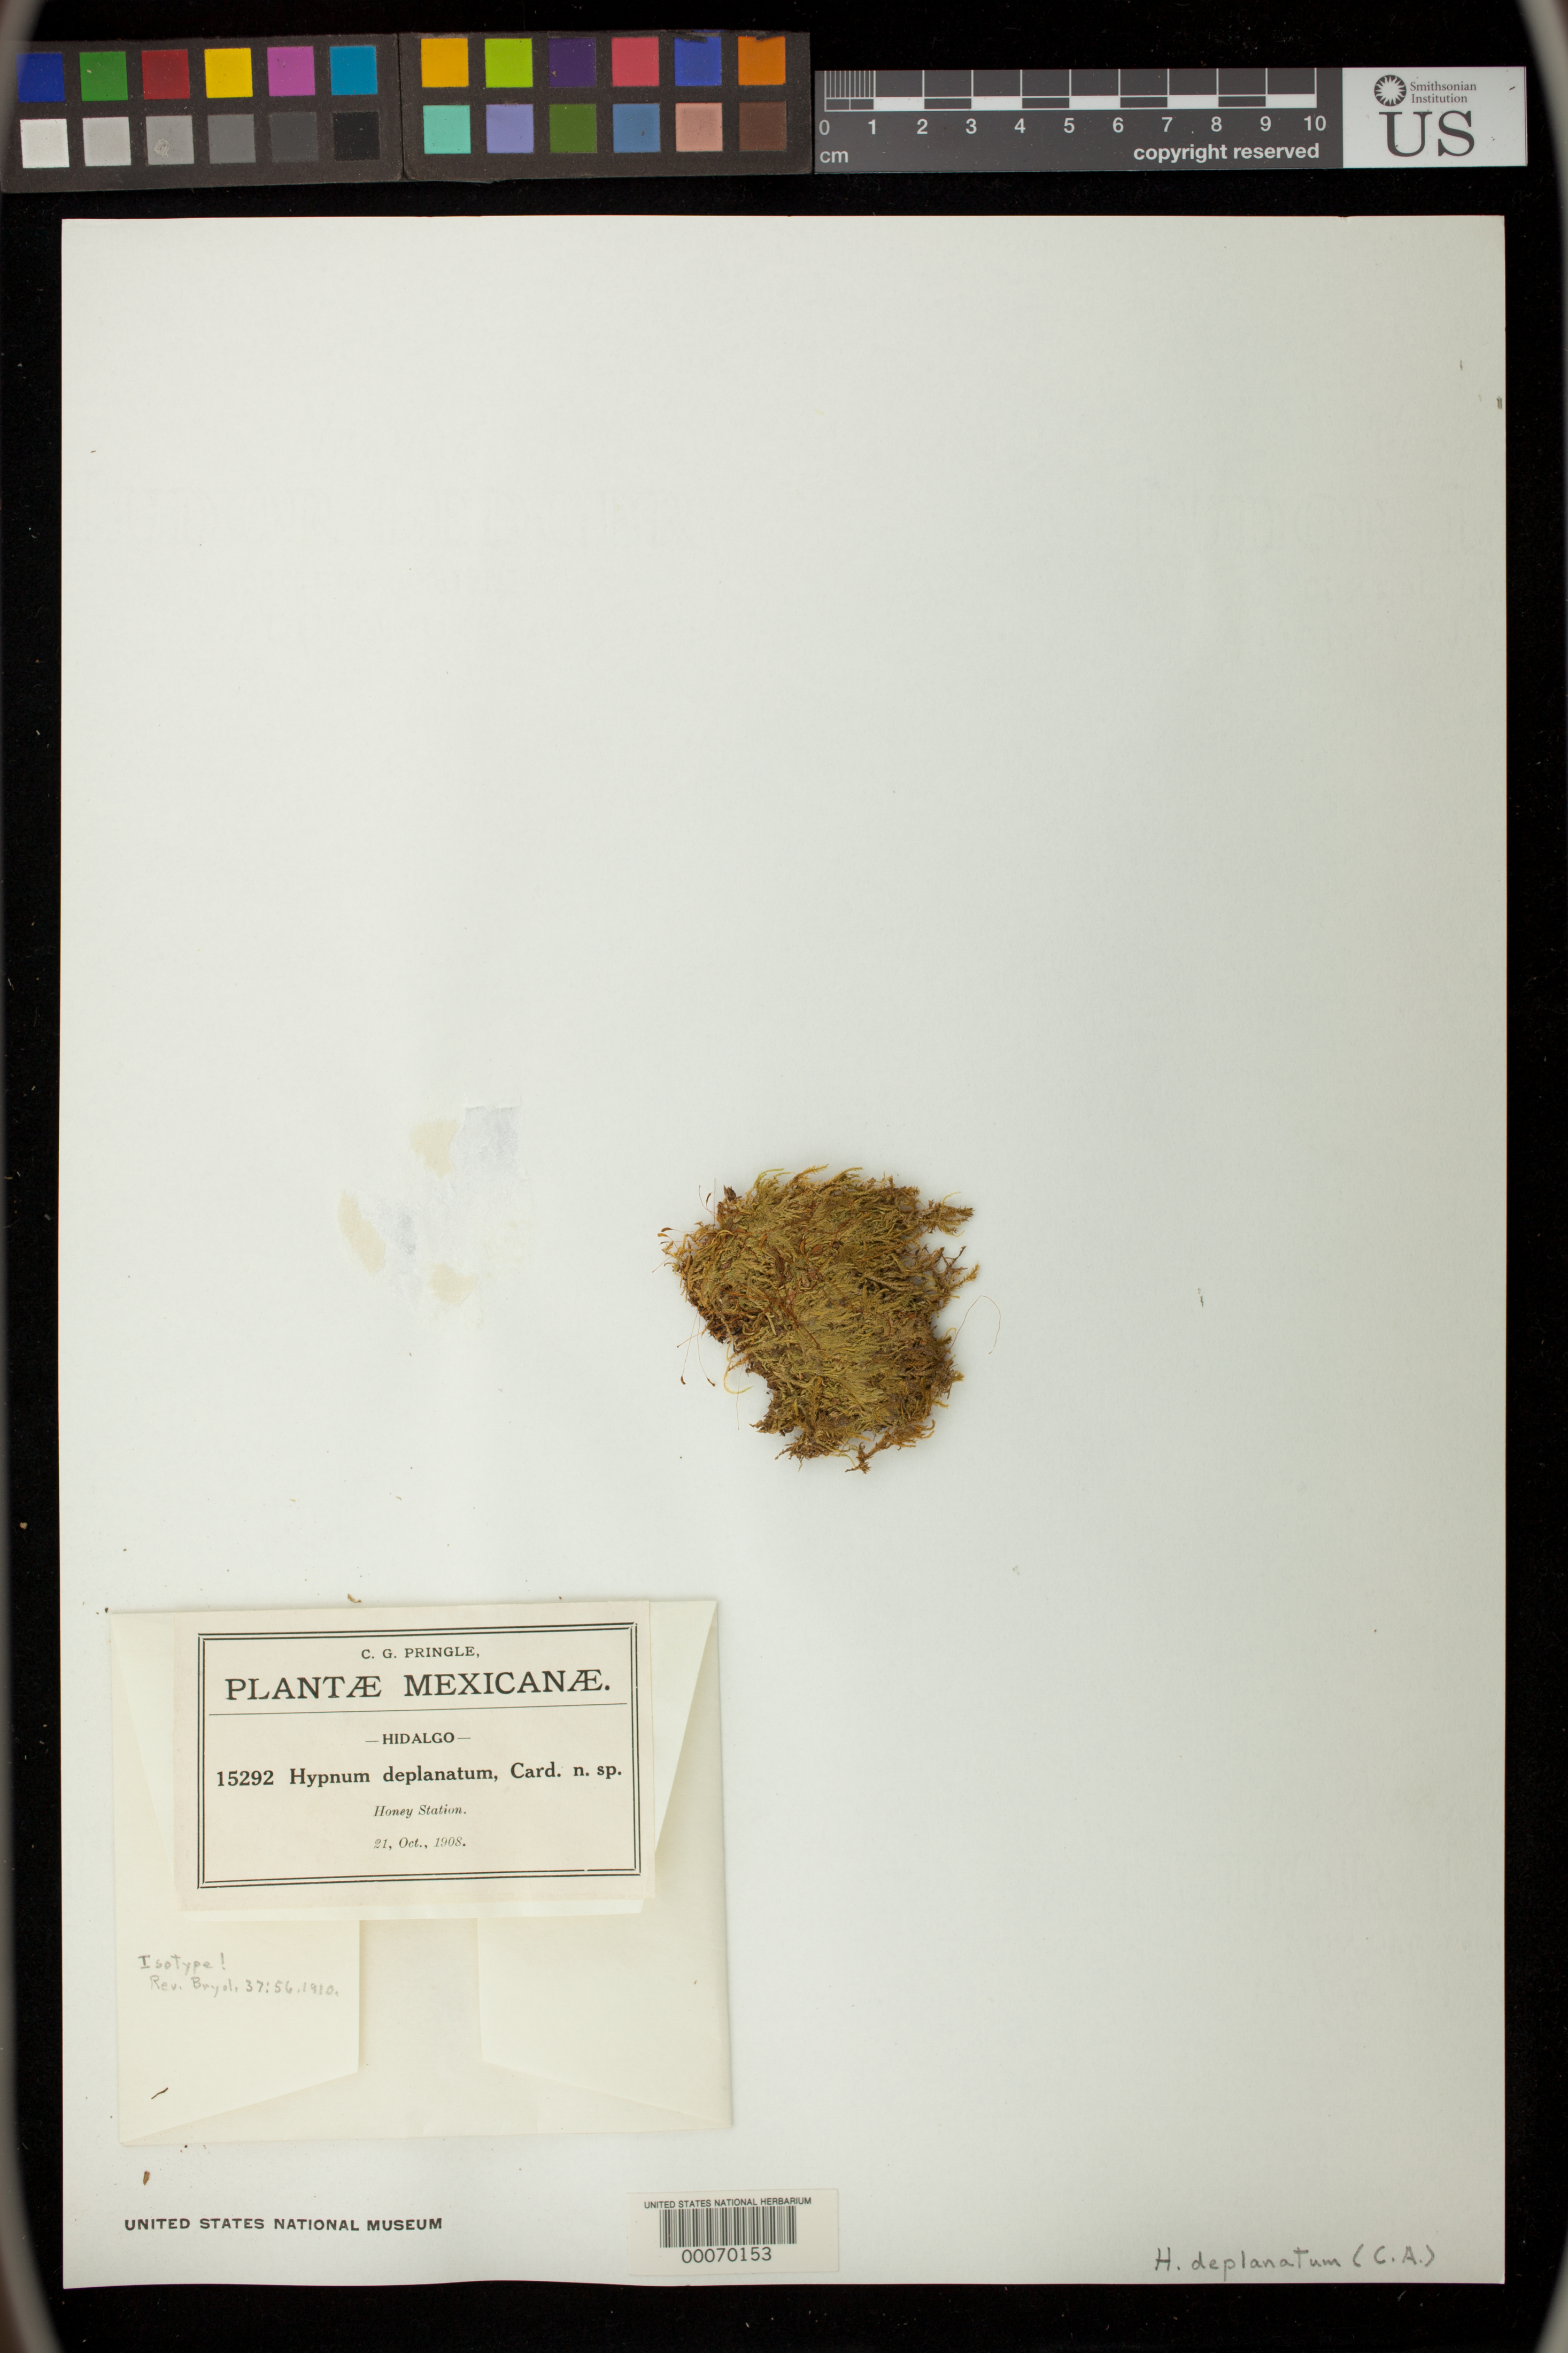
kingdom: Plantae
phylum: Bryophyta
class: Bryopsida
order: Hypnales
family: Hypnaceae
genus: Hypnum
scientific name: Hypnum deplanatulum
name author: Cardot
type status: Isotype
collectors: C. G. Pringle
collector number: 15292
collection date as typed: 21 Oct 1908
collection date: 1908-10-21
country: Mexico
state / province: Hidalgo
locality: Honey Station. [Honey Railroad Station is in Puebla state, not Hidalgo]